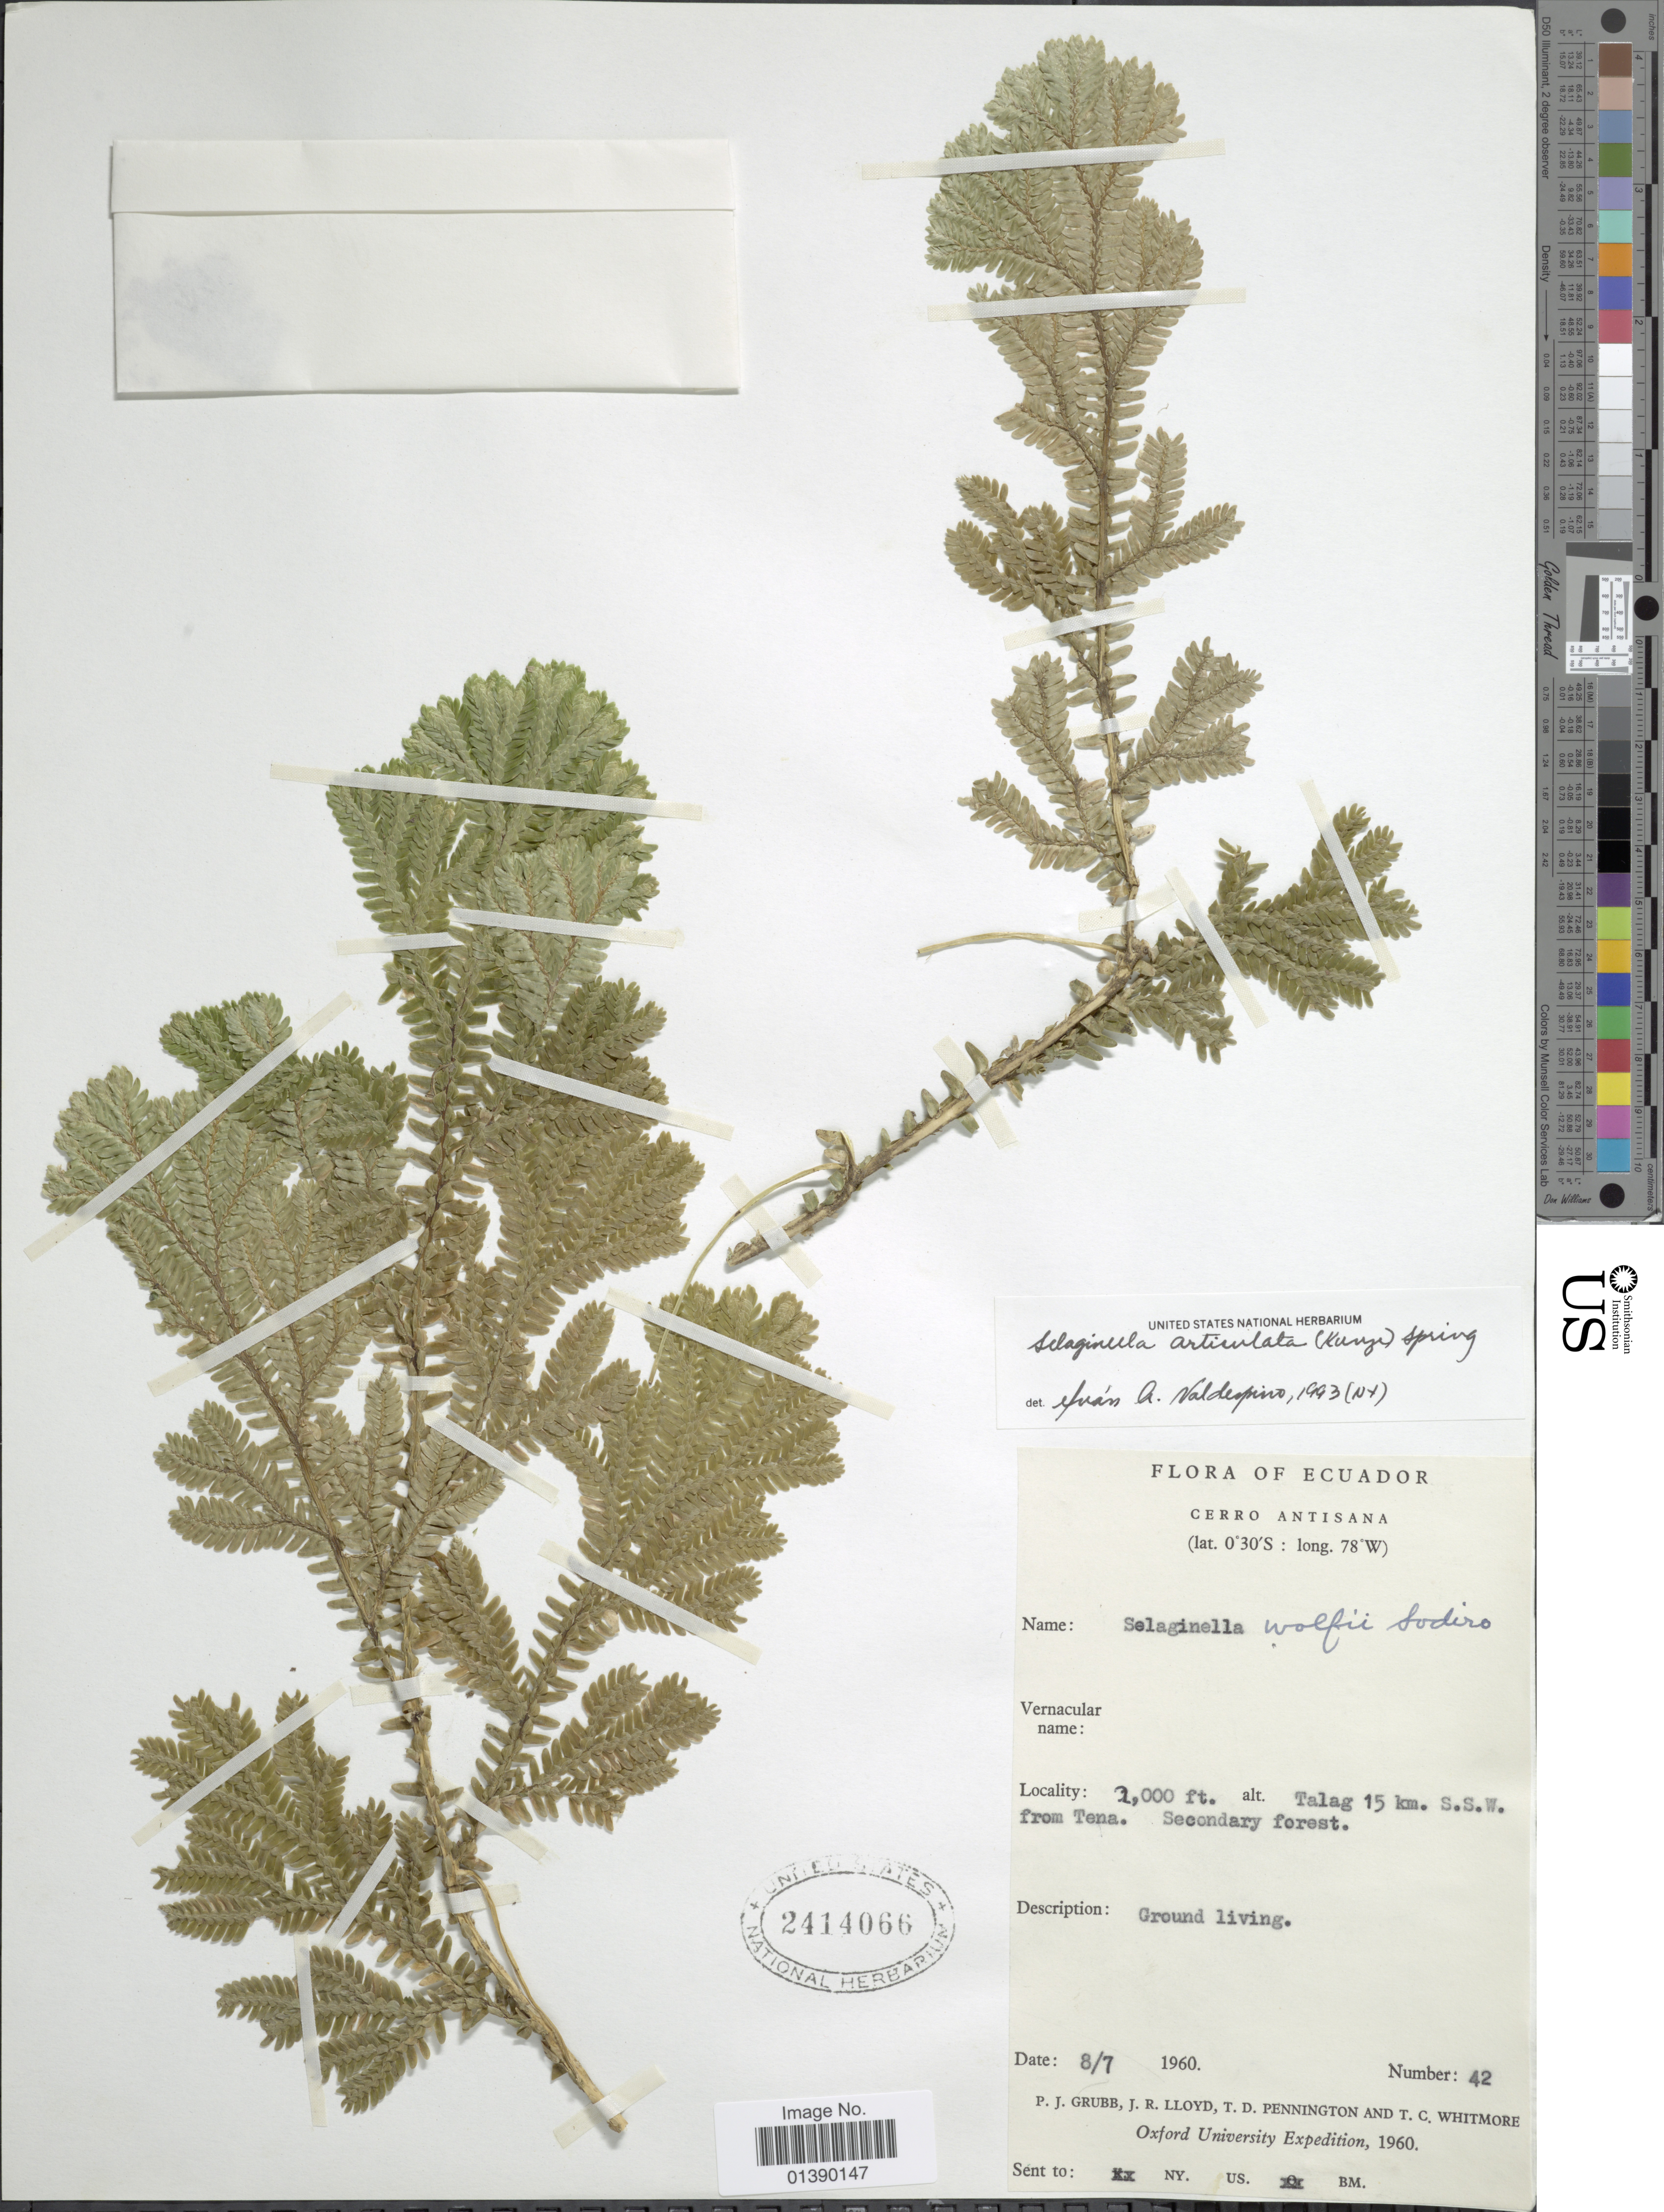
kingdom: Plantae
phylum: Tracheophyta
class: Lycopodiopsida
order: Selaginellales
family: Selaginellaceae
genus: Selaginella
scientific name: Selaginella articulata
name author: (Kunze) Spring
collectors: P. J. Grubb, J. R. Lloyd, T. D. Pennington & T. C. Whitmore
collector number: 42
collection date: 1960-07-08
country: Ecuador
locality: Cerro Antisana, talag 15 km. S.S.W. from tena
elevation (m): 610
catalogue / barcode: US 2414066